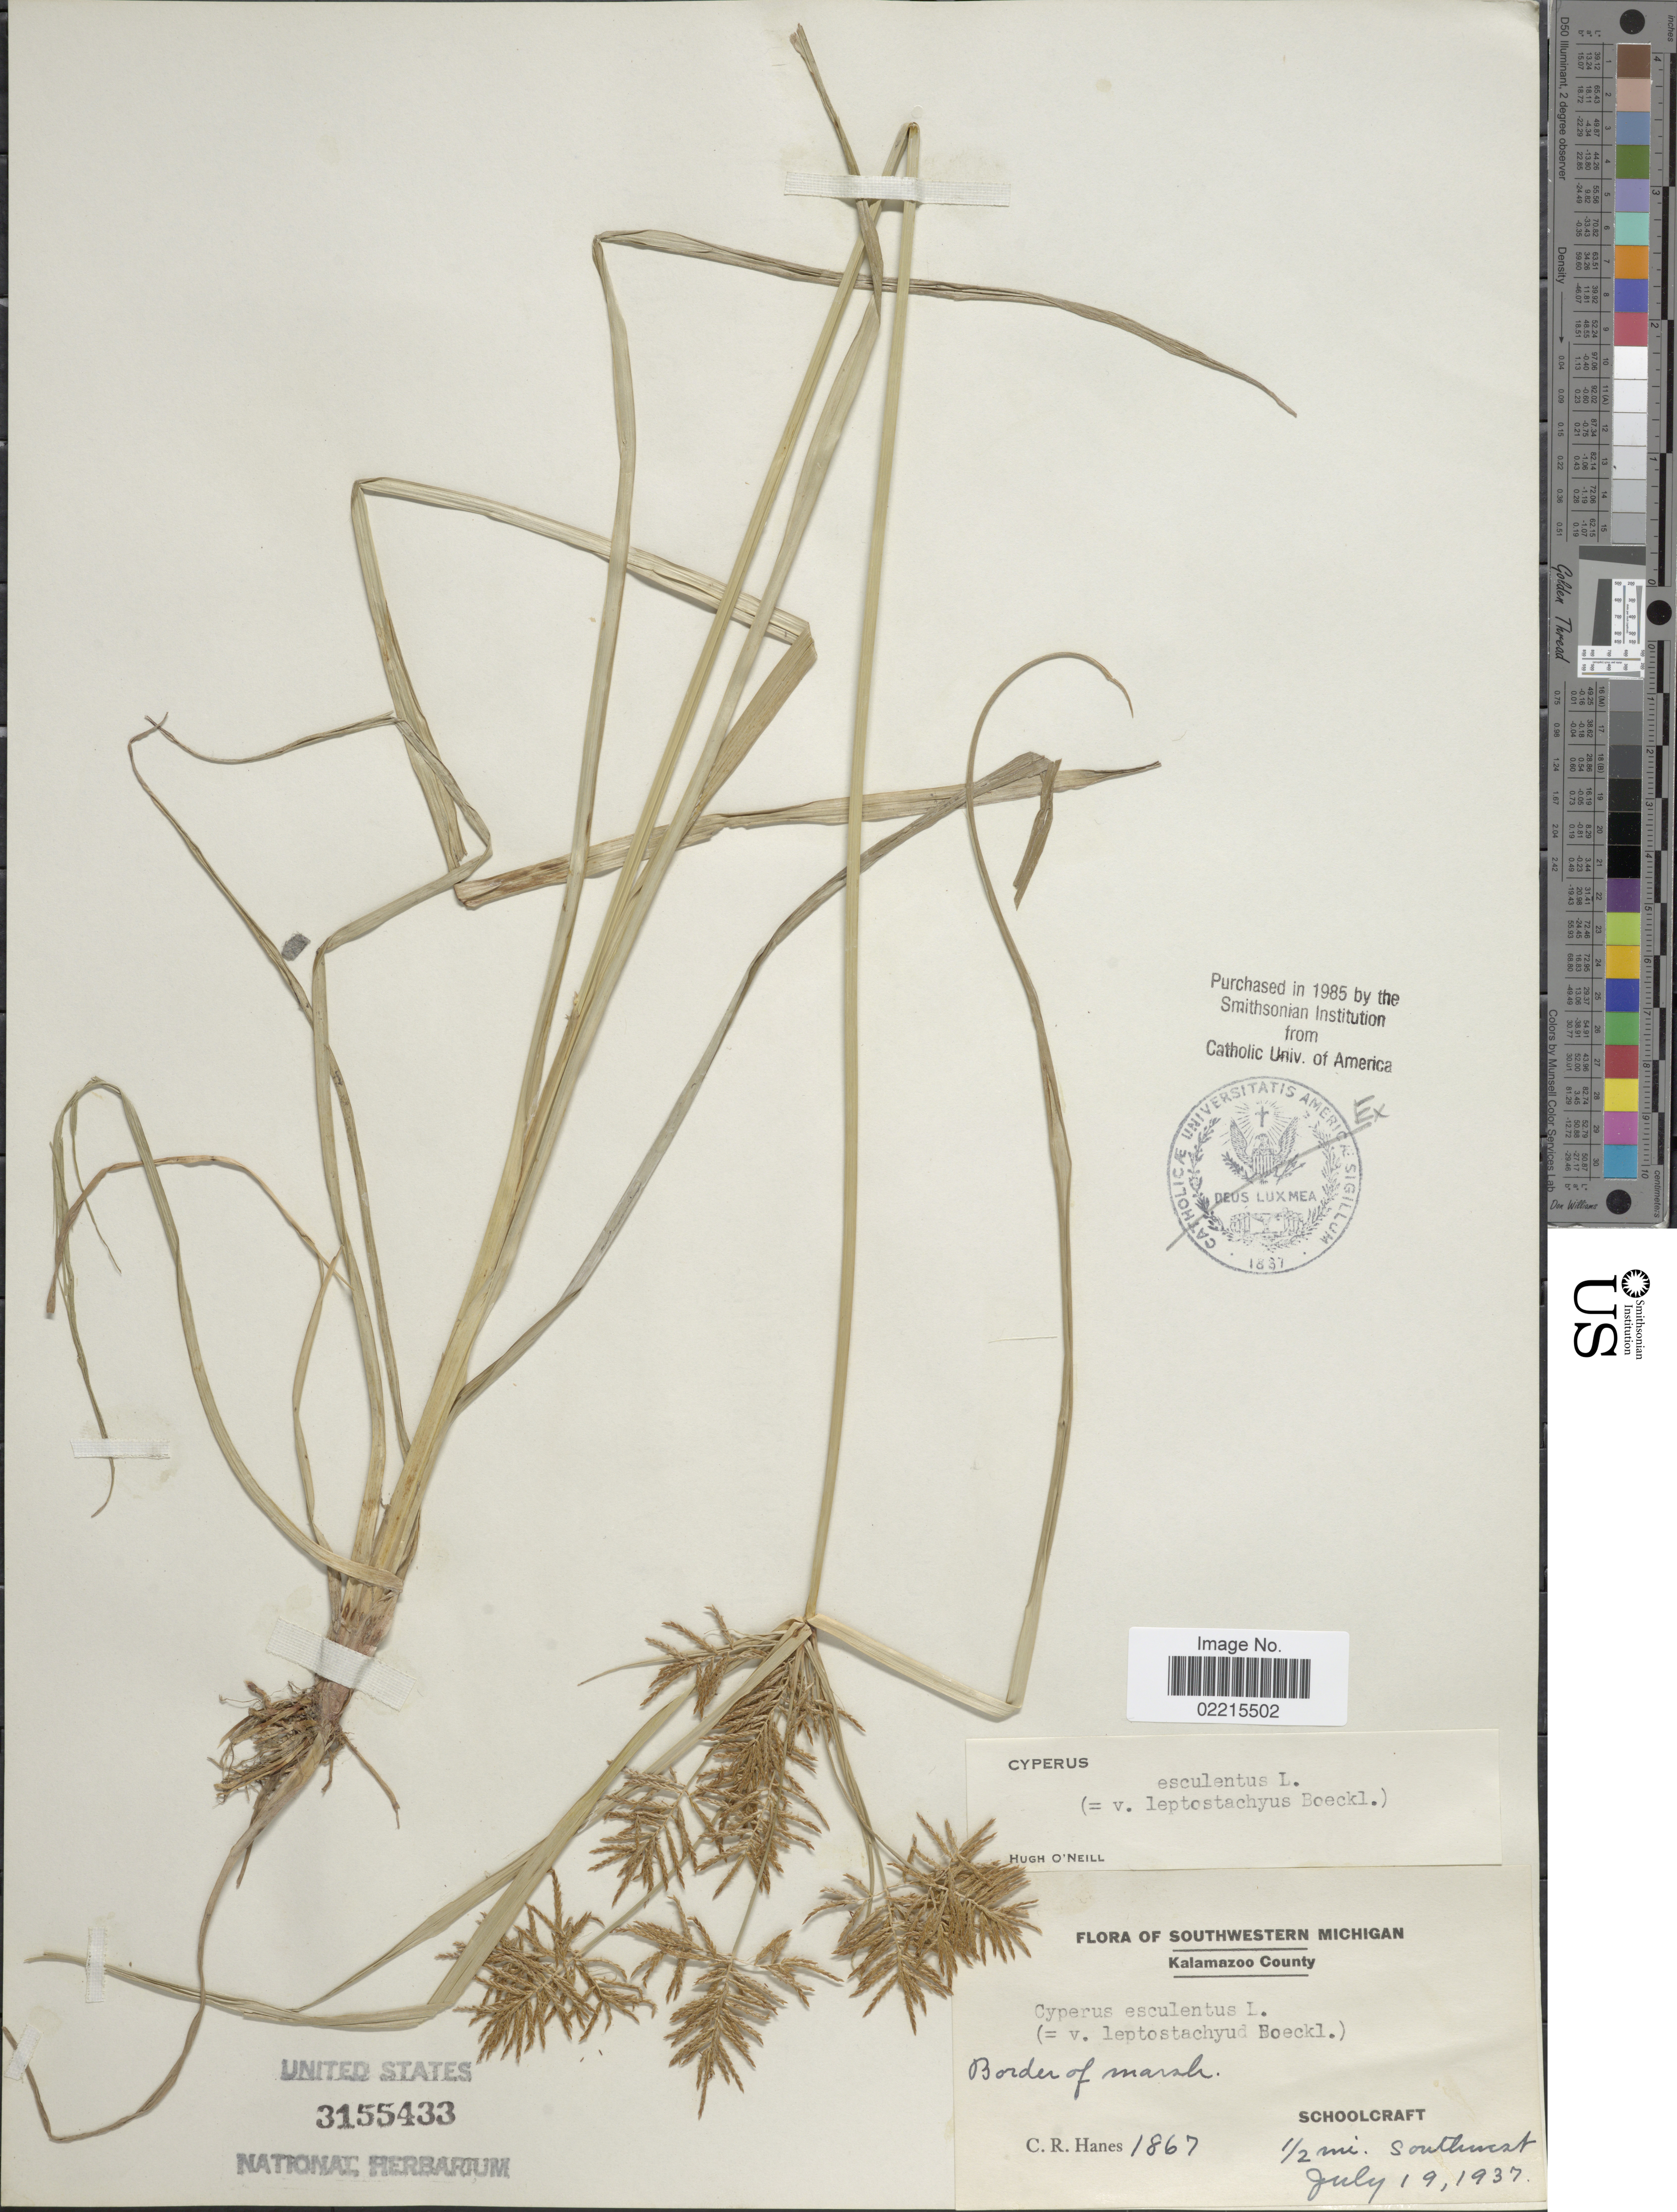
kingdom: Plantae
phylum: Tracheophyta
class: Liliopsida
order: Poales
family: Cyperaceae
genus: Cyperus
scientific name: Cyperus esculentus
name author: L.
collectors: C. Hanes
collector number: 1867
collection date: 1937-07-19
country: United States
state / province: Michigan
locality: Southwestern Michigan, Kalamazoo County, Border of marsh, Schoolcraft, ½ mi Southwest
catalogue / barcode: US 3155433